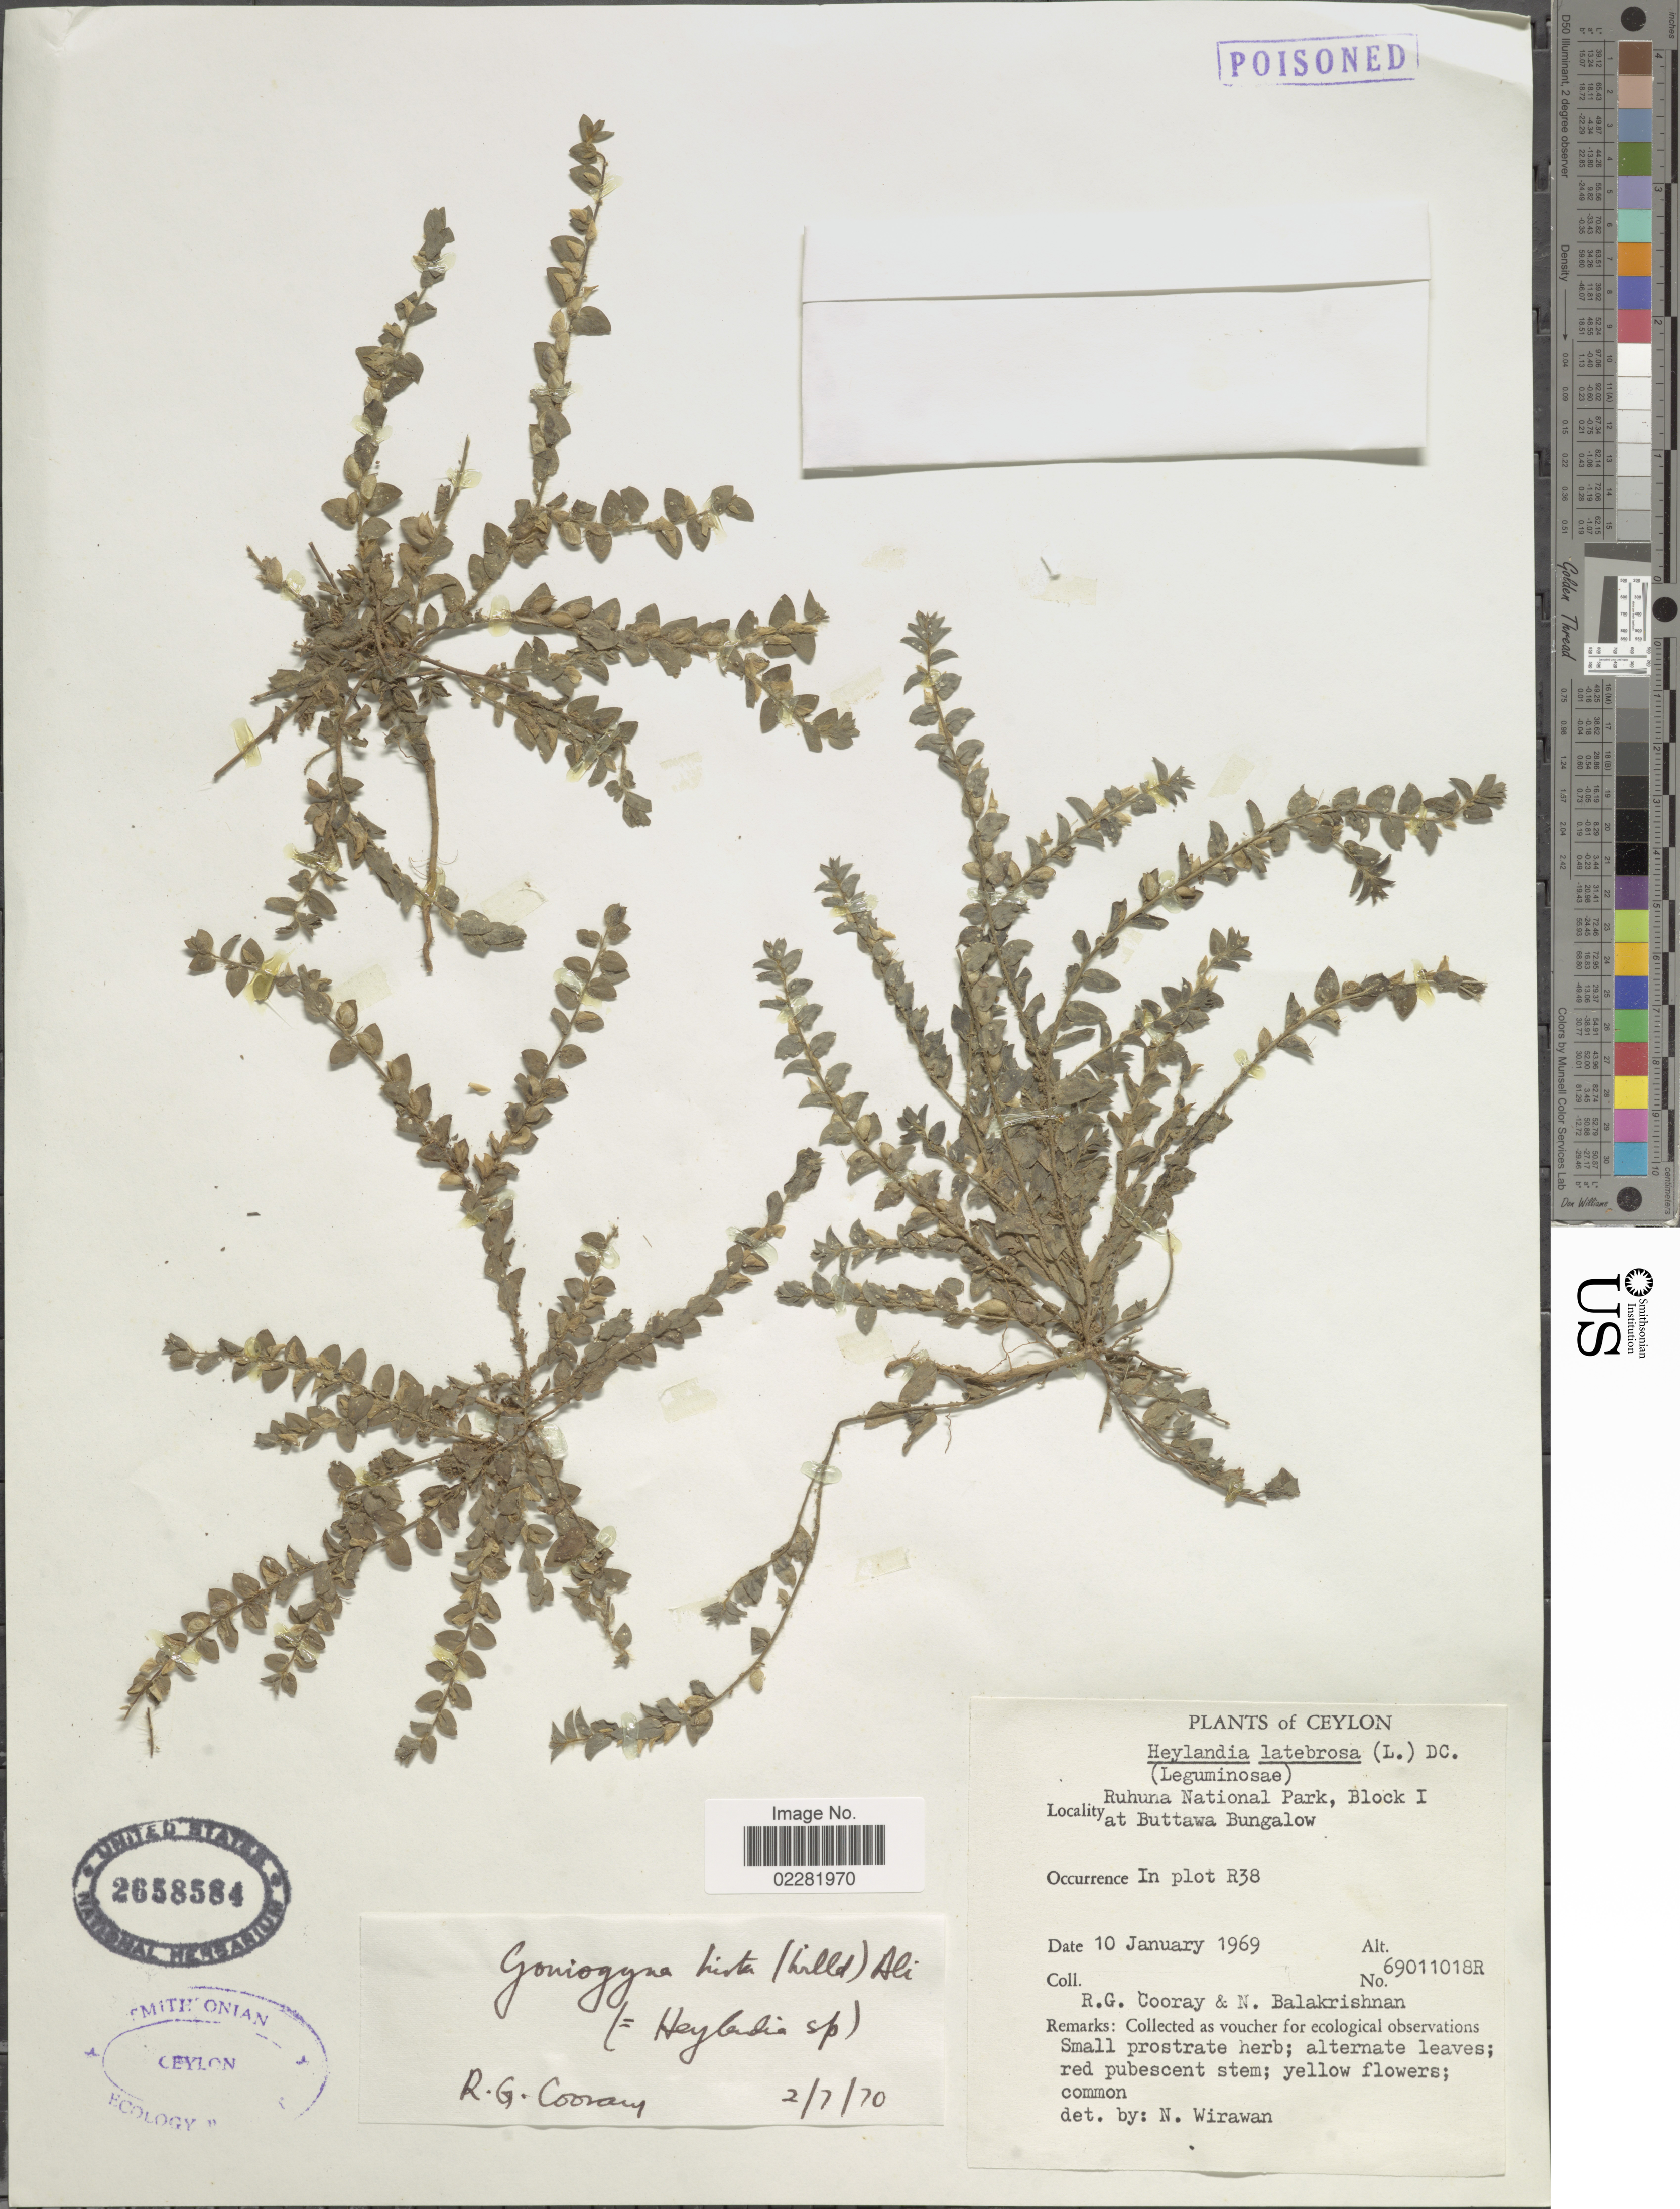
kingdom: Plantae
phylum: Tracheophyta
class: Magnoliopsida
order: Fabales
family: Fabaceae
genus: Crotalaria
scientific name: Crotalaria hebecarpa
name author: (DC.) Rudd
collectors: R. Cooray & N. Balakrishnan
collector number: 69011018R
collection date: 1969-01-10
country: Sri Lanka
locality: Ceylon, Ruhuna National Park, Block I at Buttawa Bungalow. In plot R38 [unsure placement]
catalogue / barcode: US 2658584